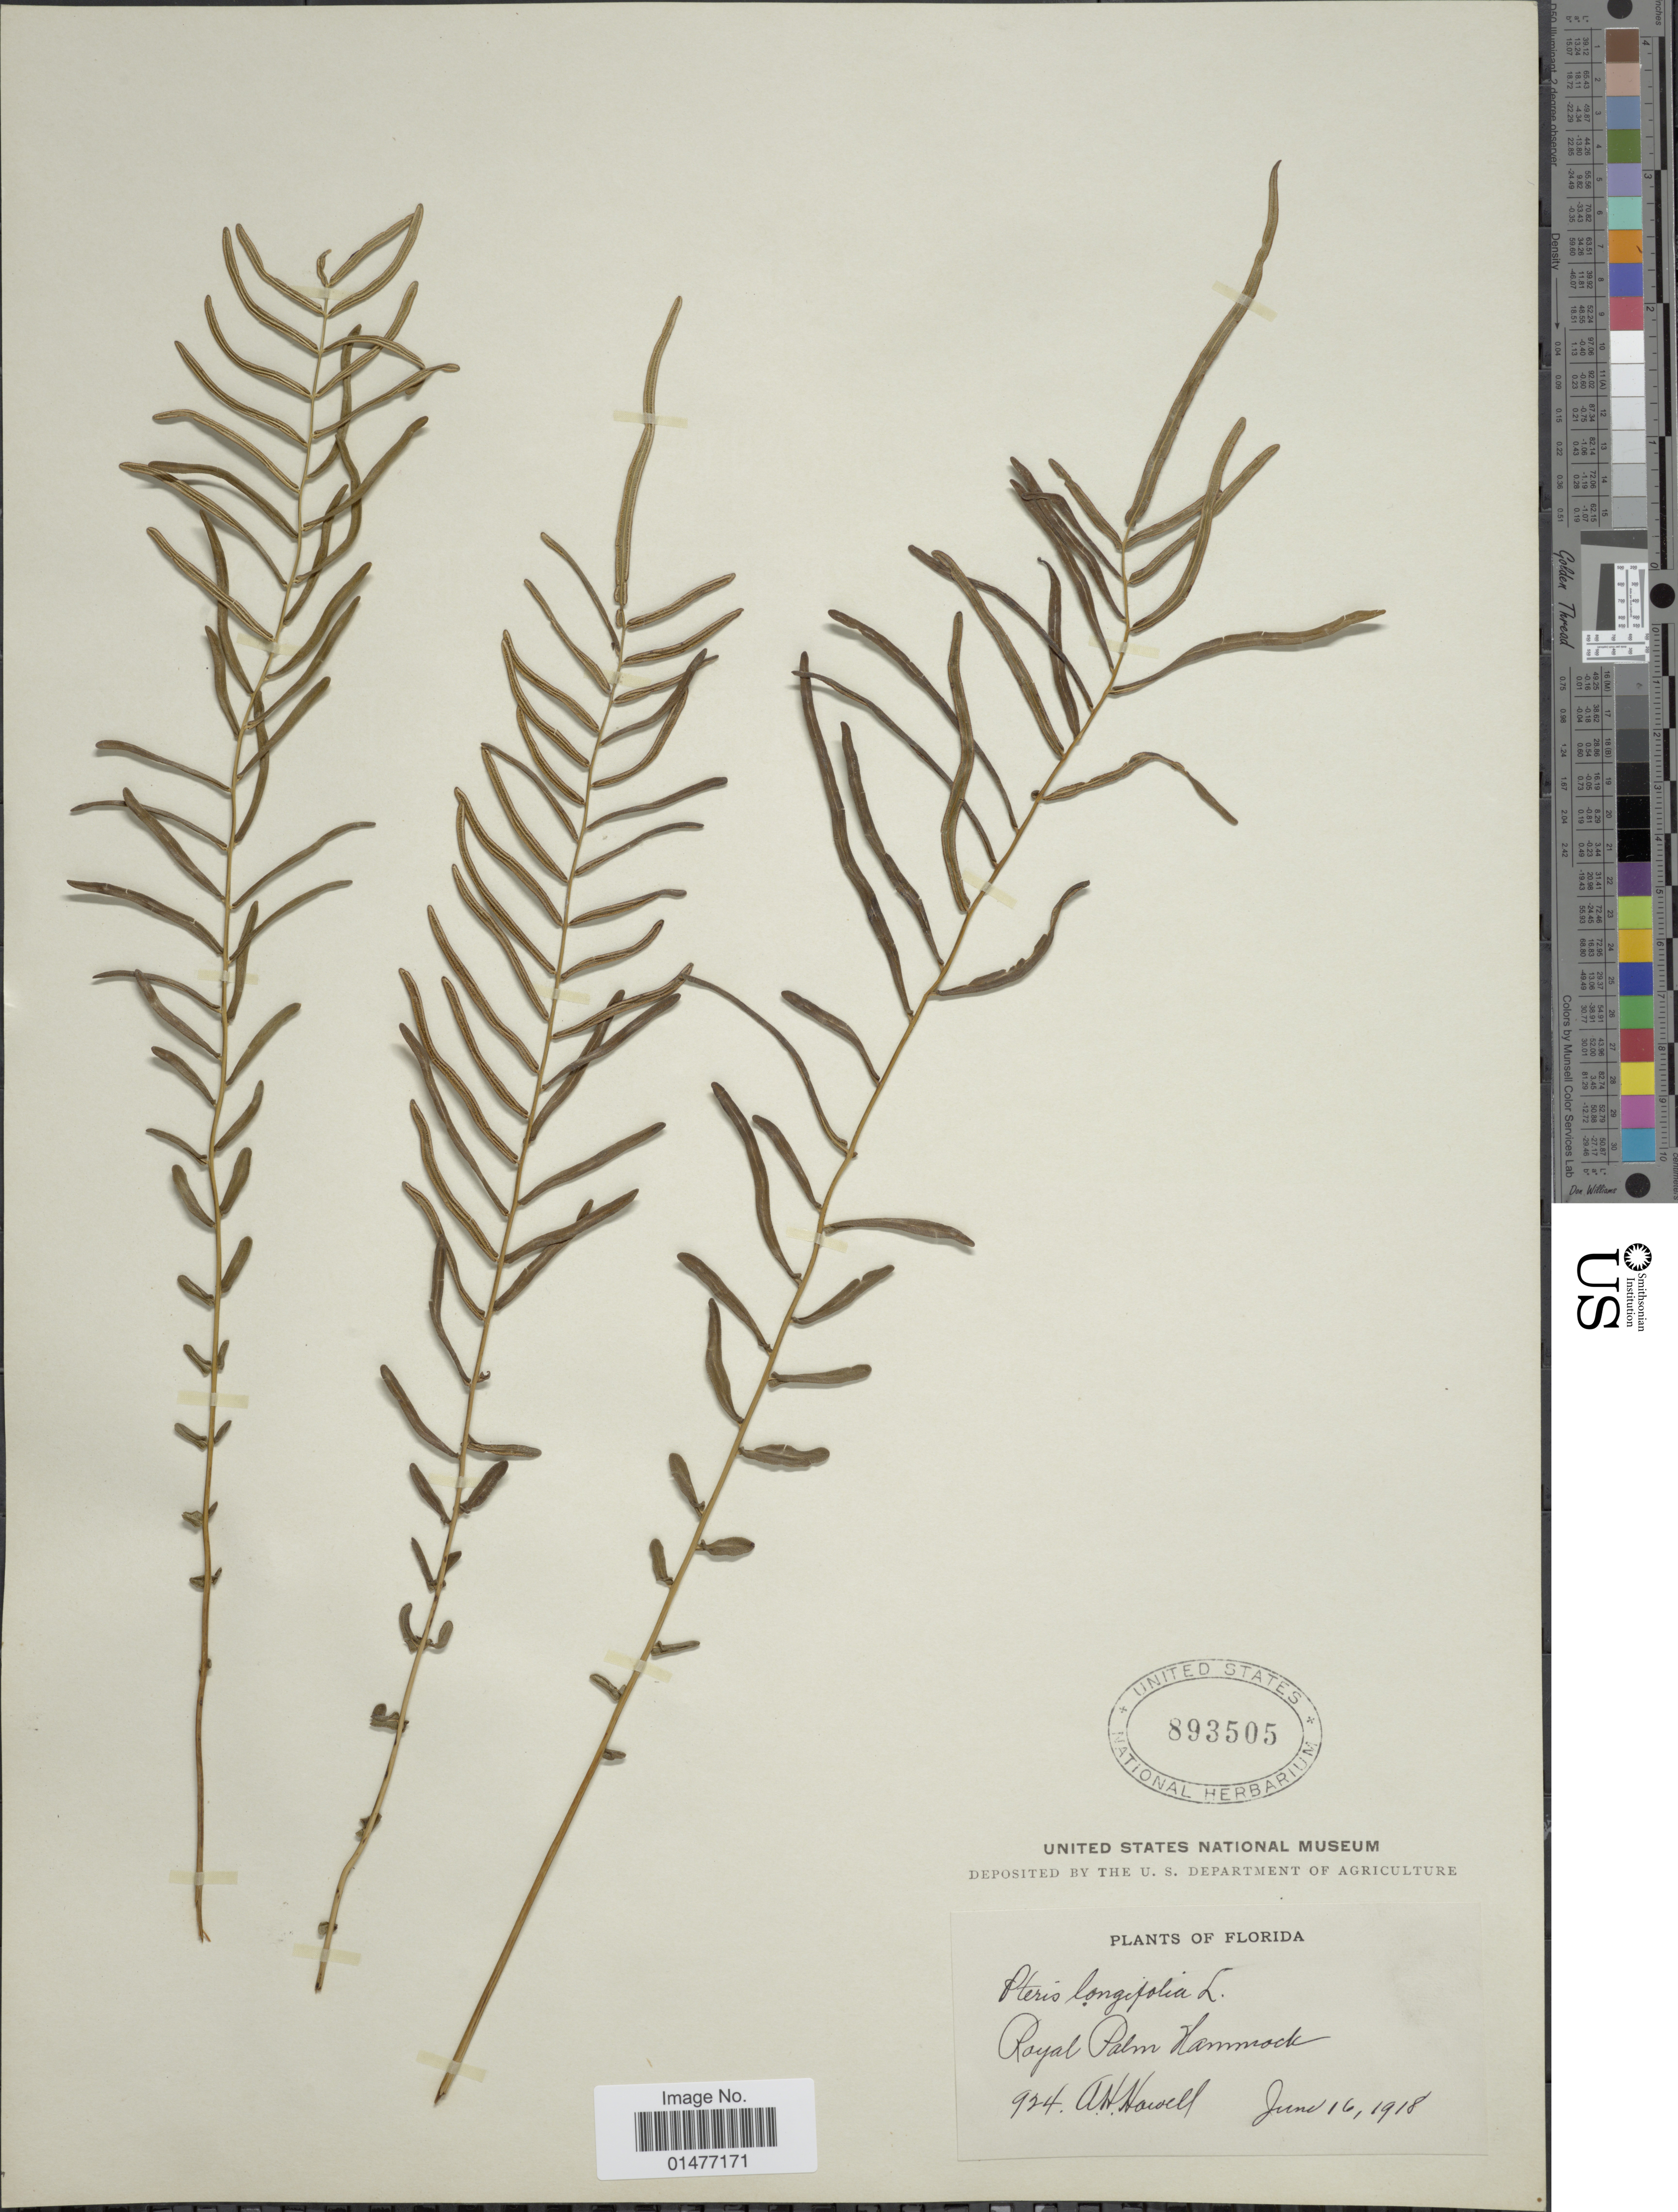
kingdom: Plantae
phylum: Tracheophyta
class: Polypodiopsida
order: Polypodiales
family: Pteridaceae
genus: Pteris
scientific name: Pteris bahamenis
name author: (J. Agardh) Fée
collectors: A. Howell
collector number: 924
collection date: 1918-06-16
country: United States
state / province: Florida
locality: Florida, Royal Palm Hammock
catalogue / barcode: US 893505